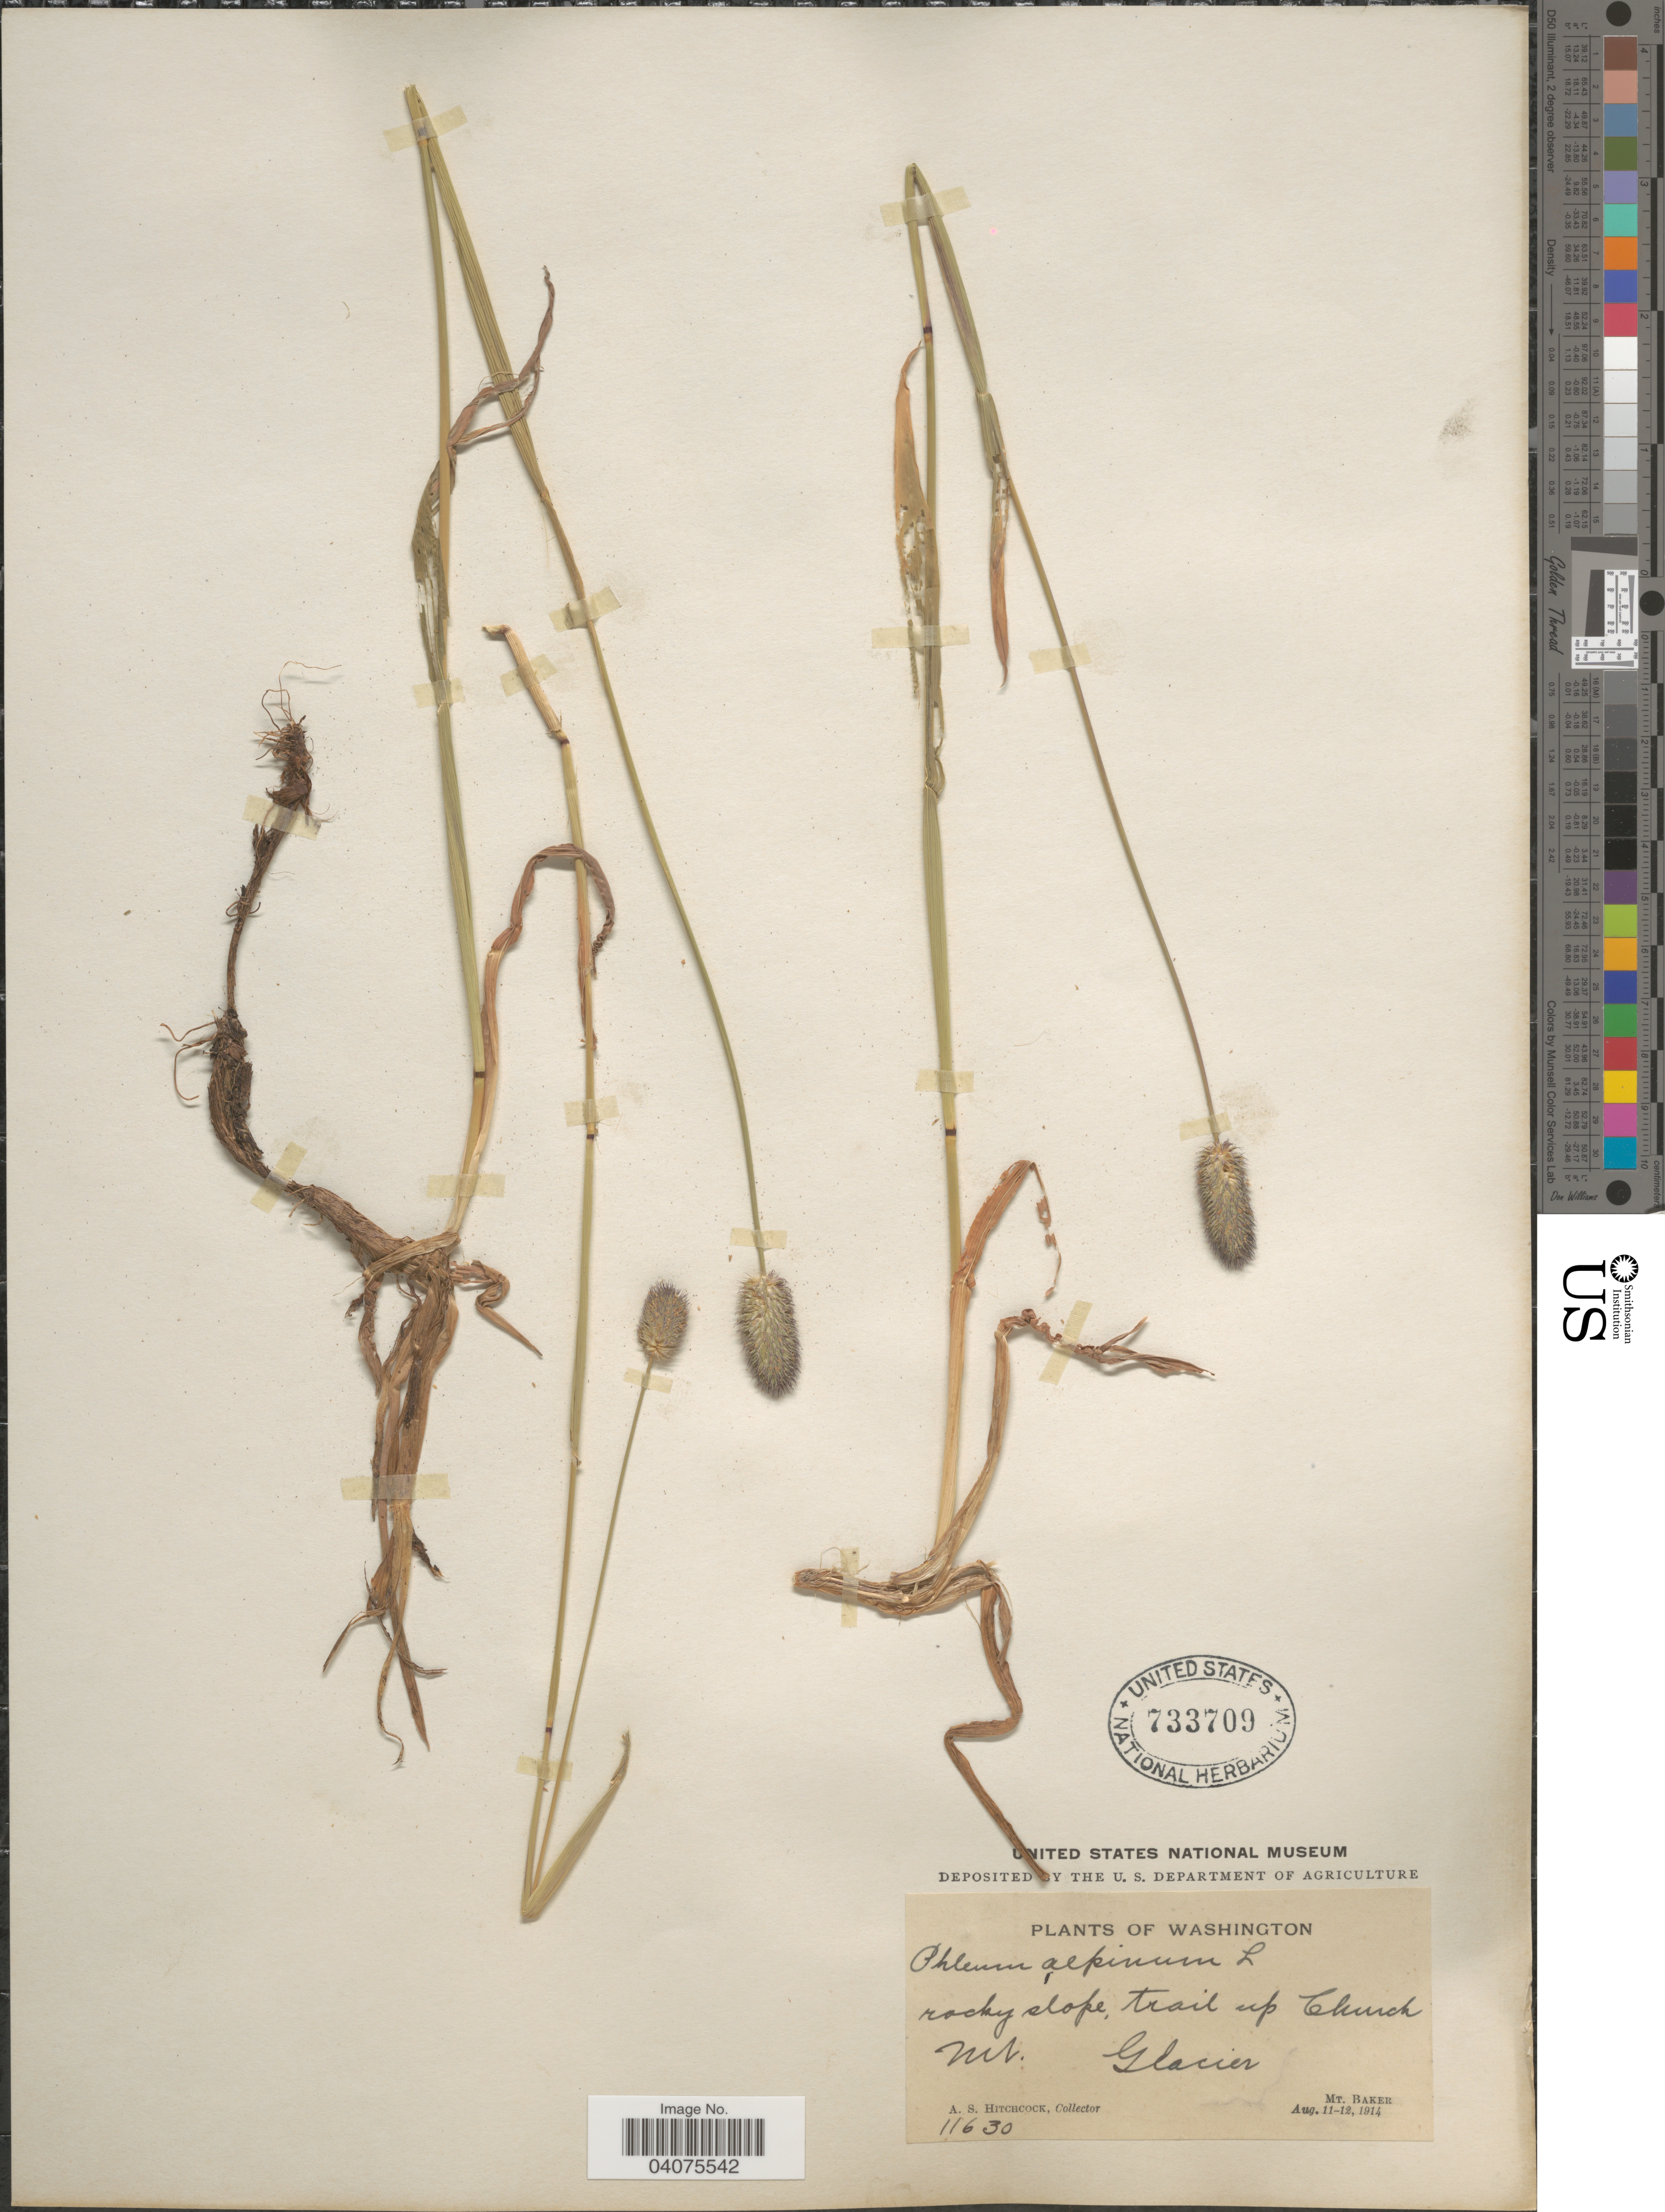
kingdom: Plantae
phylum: Tracheophyta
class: Liliopsida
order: Poales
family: Poaceae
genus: Phleum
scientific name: Phleum alpinum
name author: L.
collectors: A. S. Hitchcock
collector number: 11630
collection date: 1914-08-11/1914-08-12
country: United States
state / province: Washington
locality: Rocky slope, trail up Church Mt. Glacier. Mt. Baker.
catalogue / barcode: US 733709